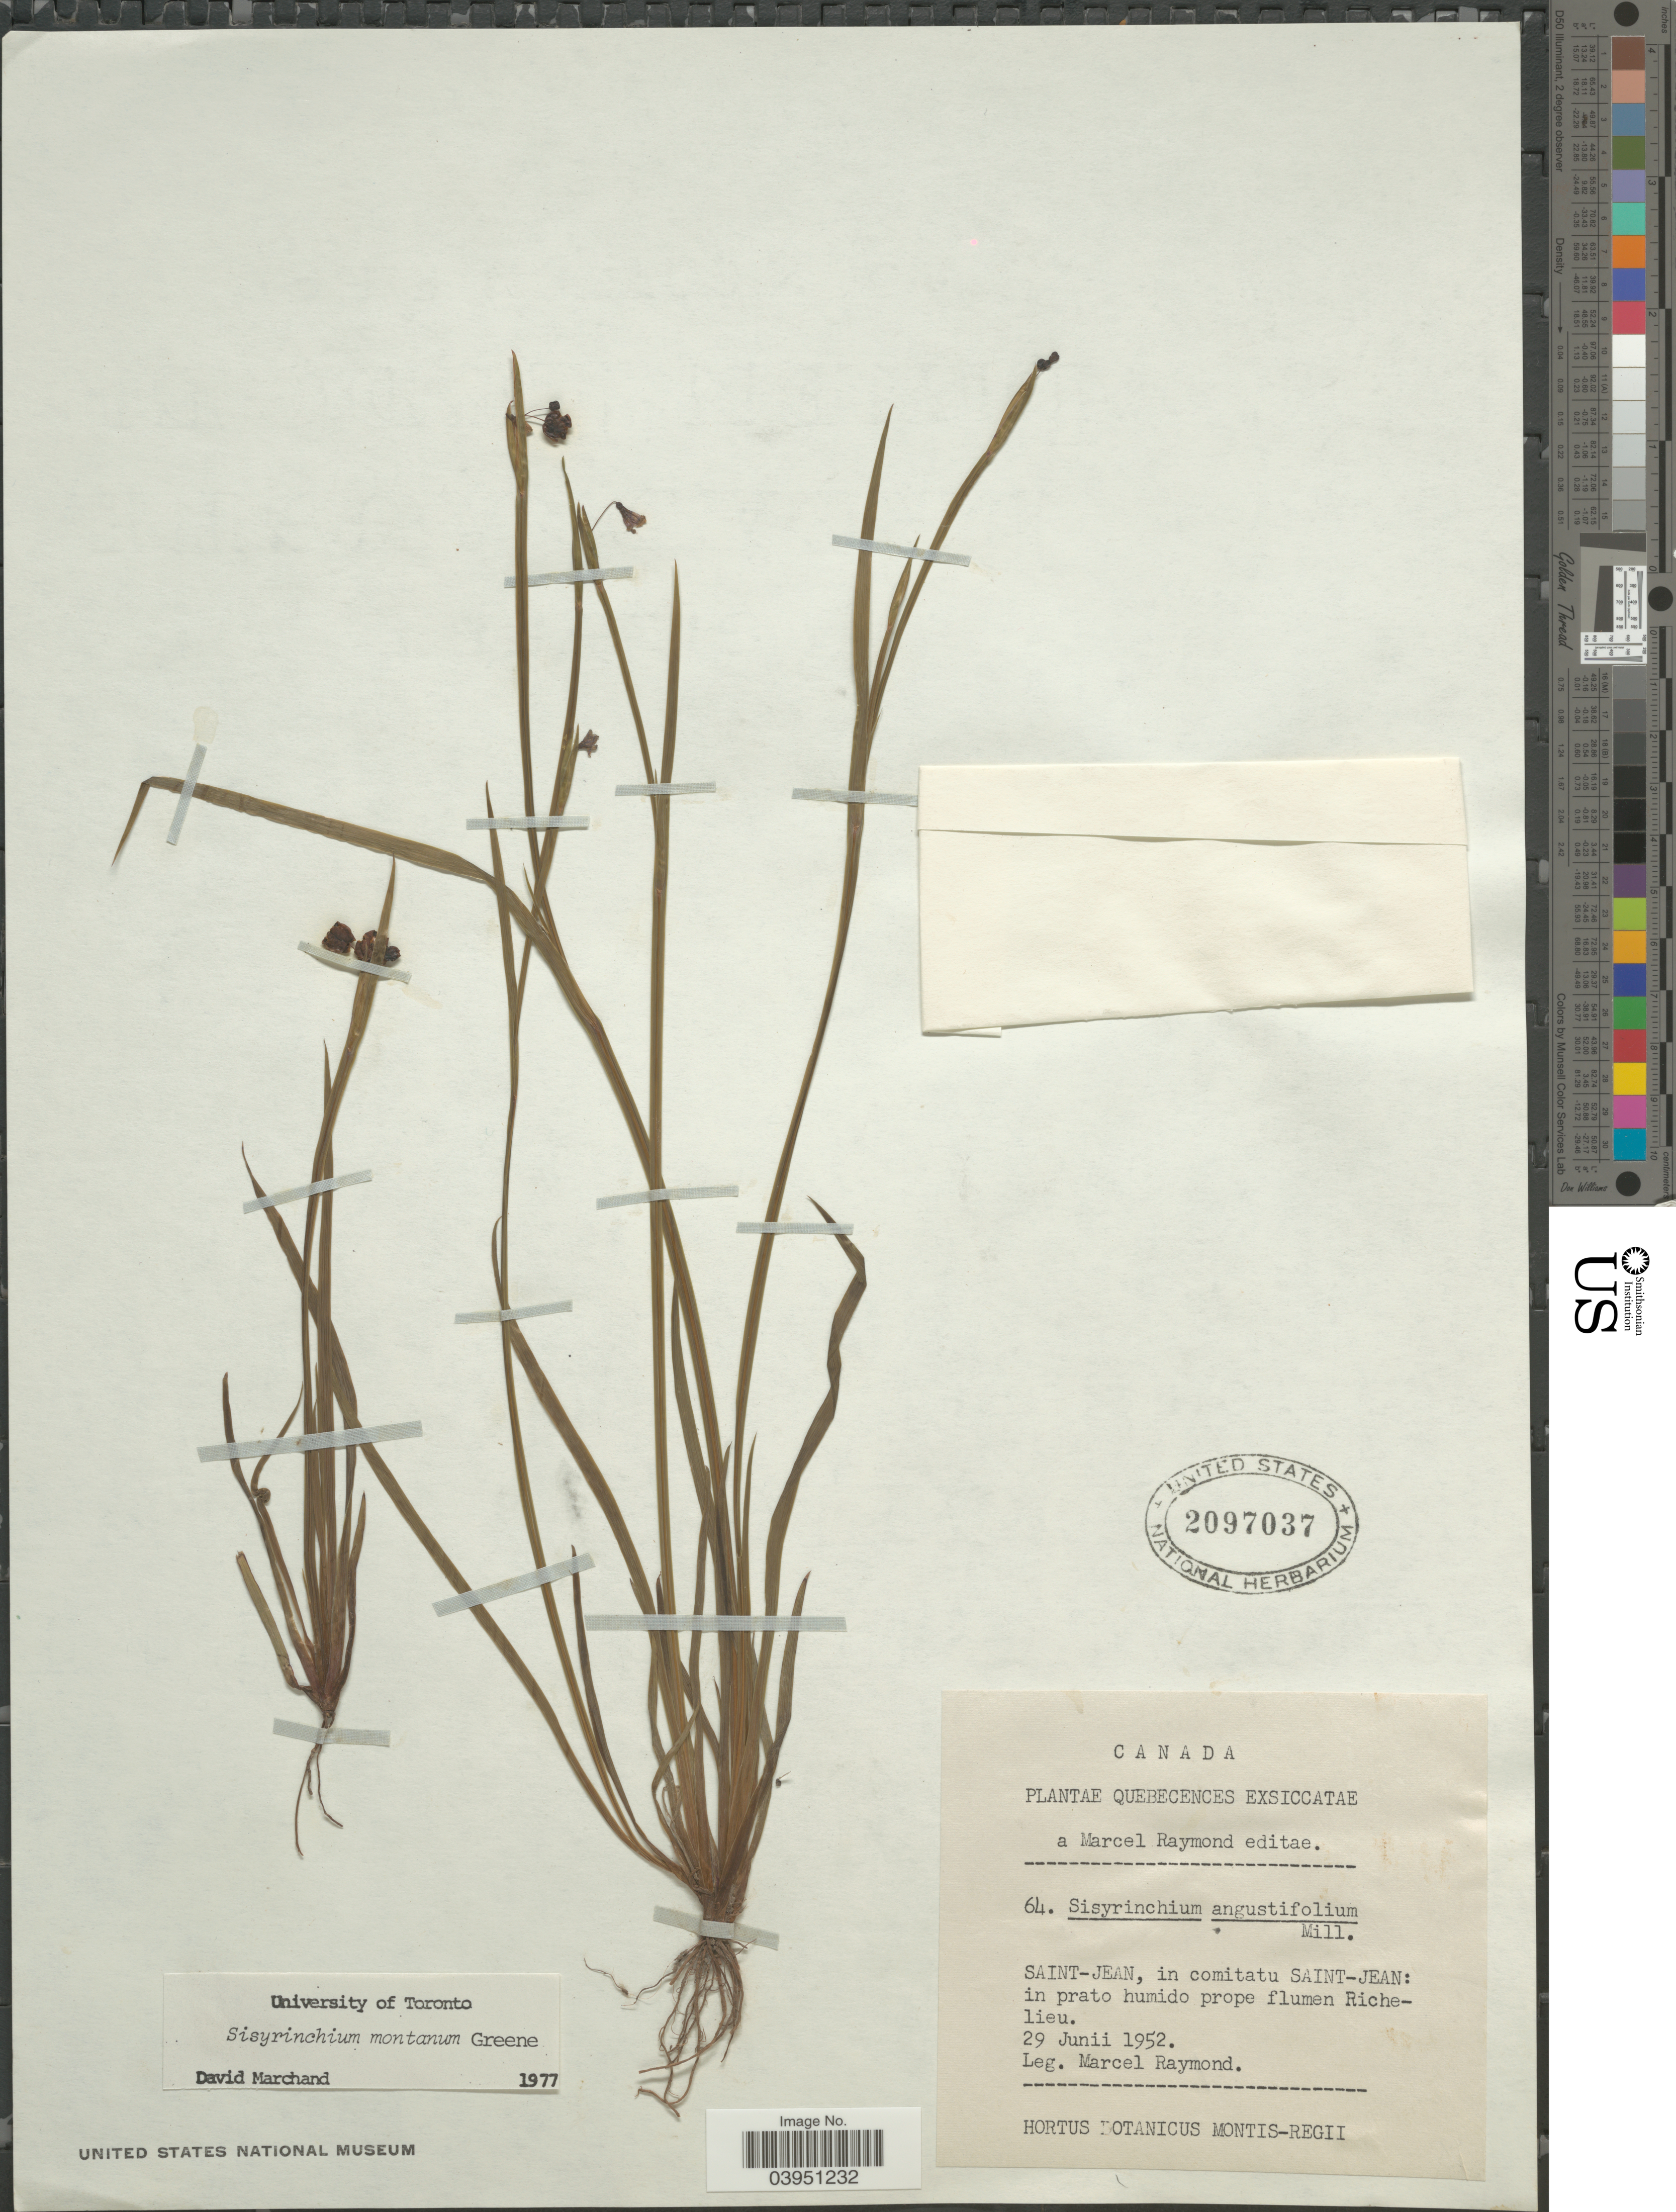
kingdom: Plantae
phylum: Tracheophyta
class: Liliopsida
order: Asparagales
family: Iridaceae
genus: Sisyrinchium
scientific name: Sisyrinchium montanum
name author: Greene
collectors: M. Raymond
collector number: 64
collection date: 1952-06-29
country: Canada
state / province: Quebec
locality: Quebecences. Saint-Jean, in comitatu Saint-Jean: in prato humido prope flumen Richelieu.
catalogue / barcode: US 2097037